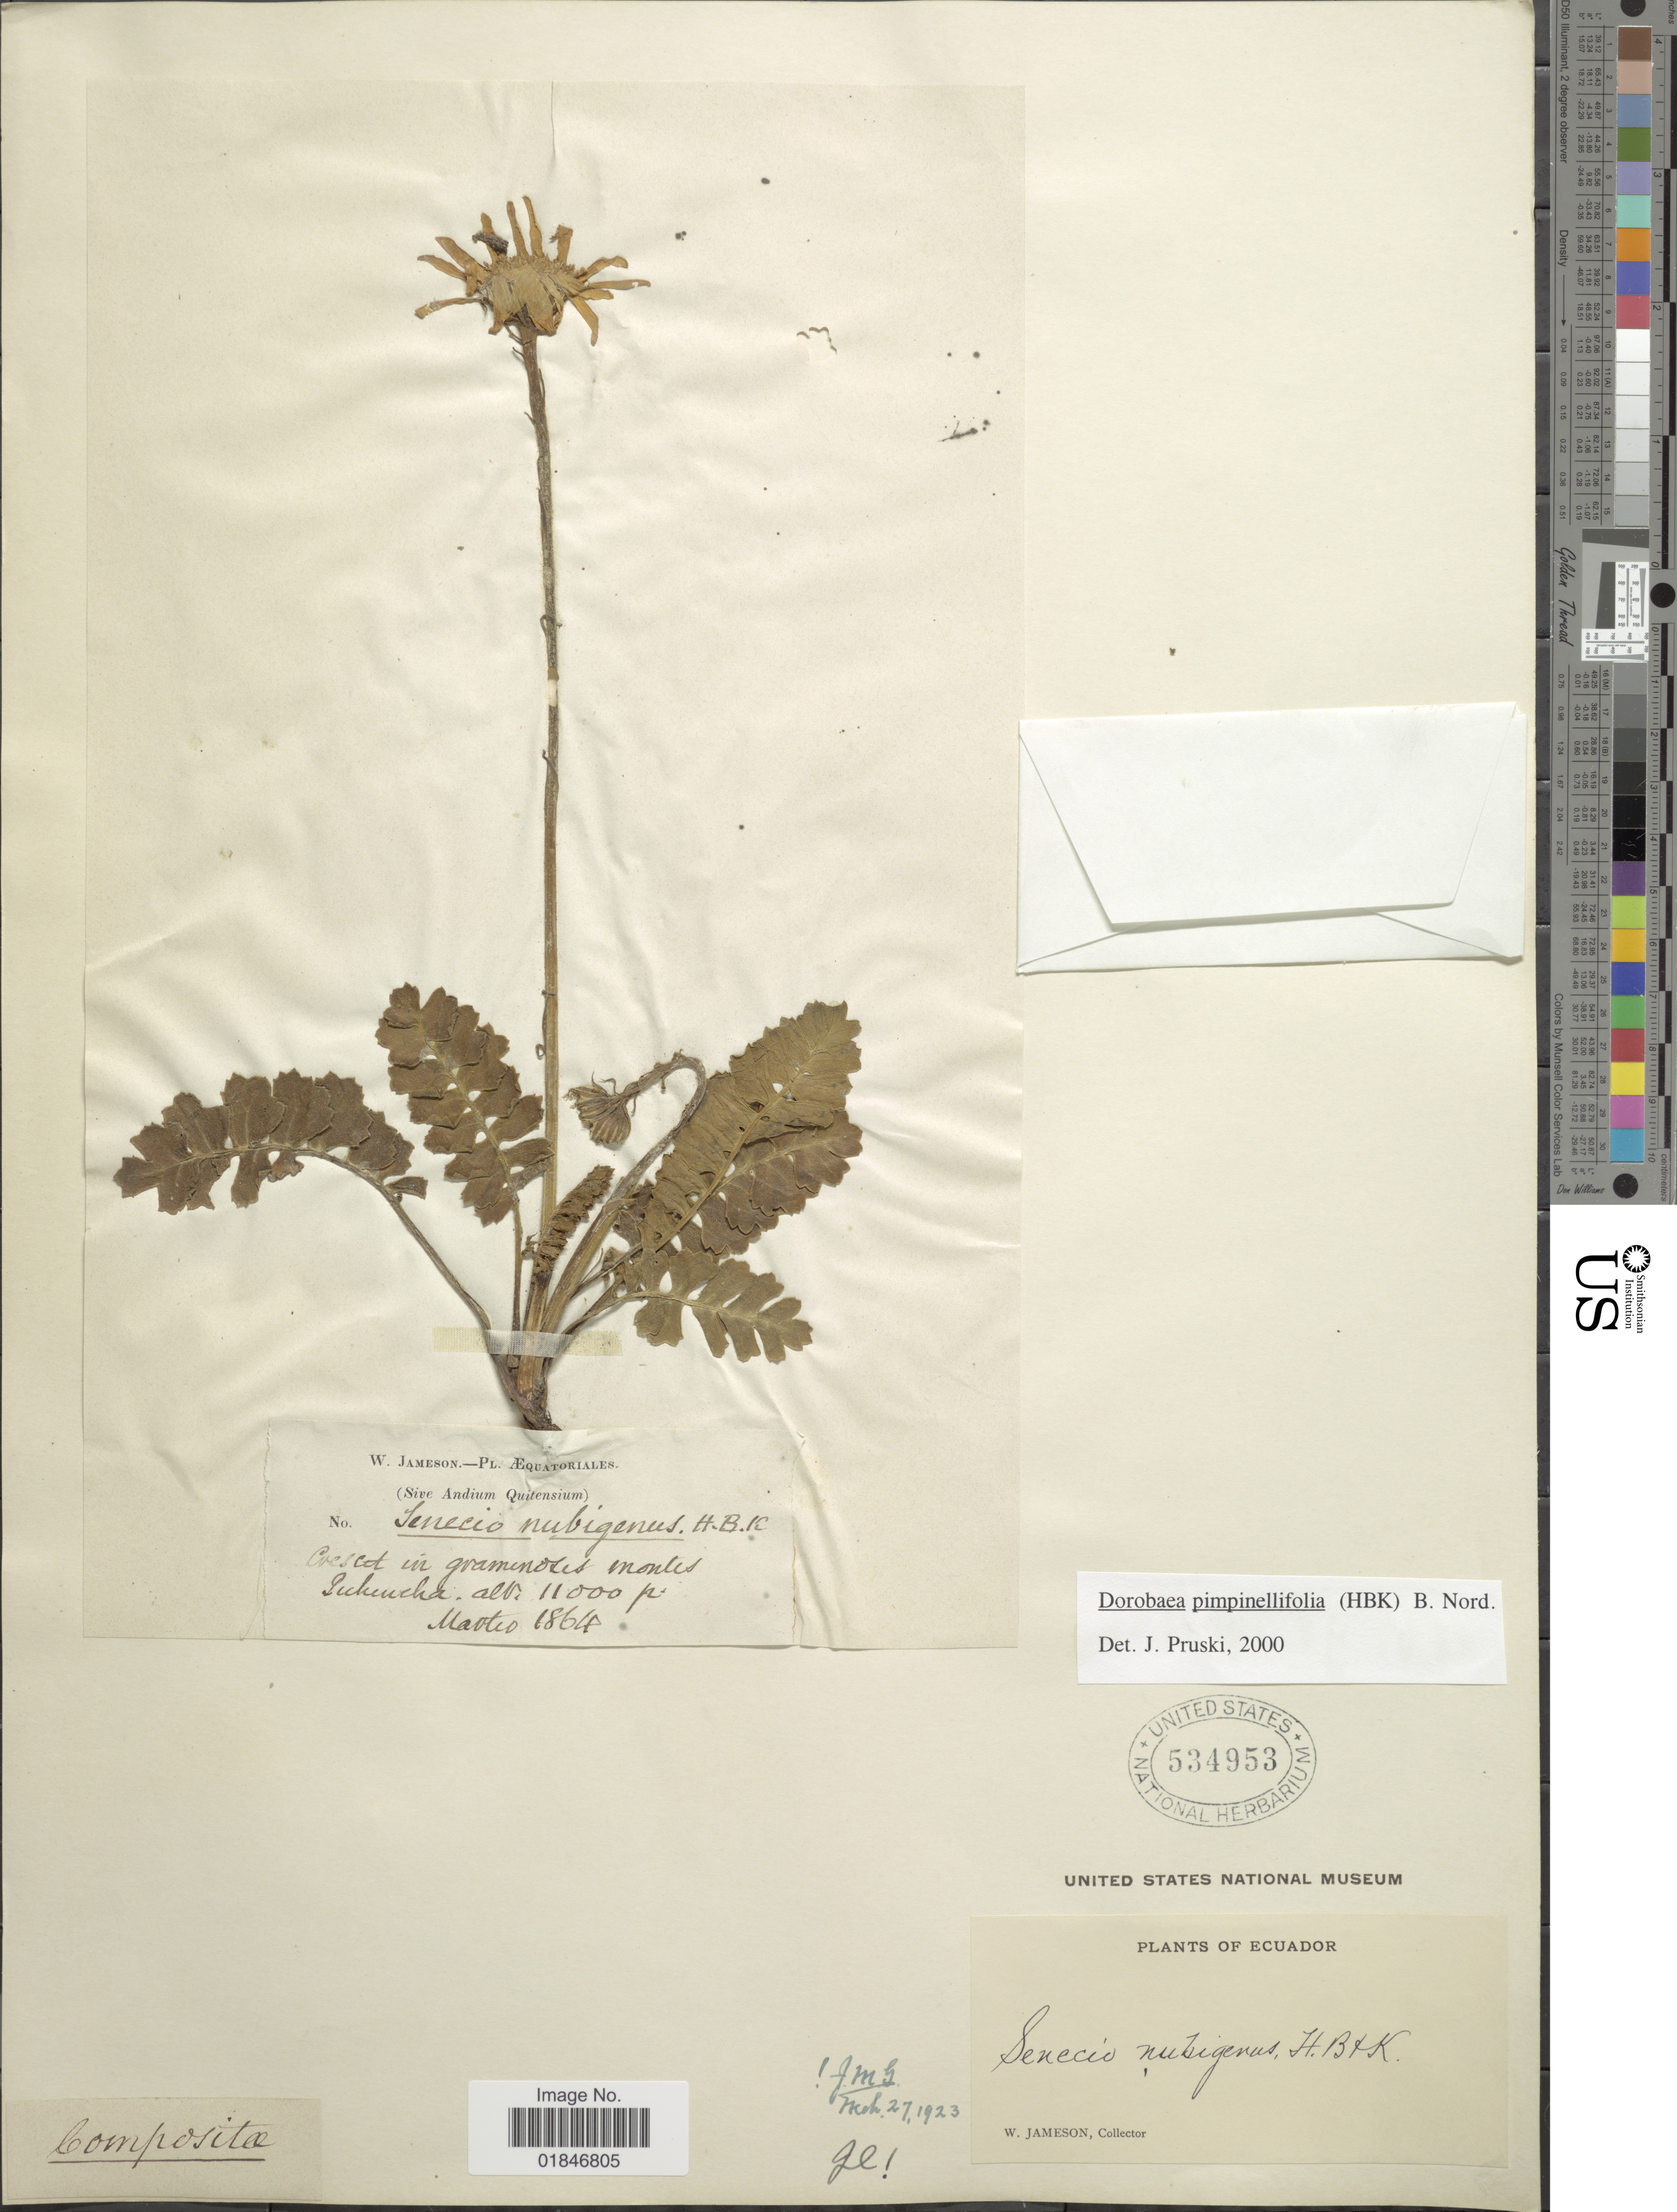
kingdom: Plantae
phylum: Tracheophyta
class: Magnoliopsida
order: Asterales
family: Asteraceae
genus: Dorobaea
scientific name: Dorobaea pimpinellifolia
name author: (Kunth) B. Nord.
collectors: W. Jameson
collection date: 1864-03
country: Ecuador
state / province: Pichincha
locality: Crescit in graminosis montis Pichincha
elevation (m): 3353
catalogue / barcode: US 534953